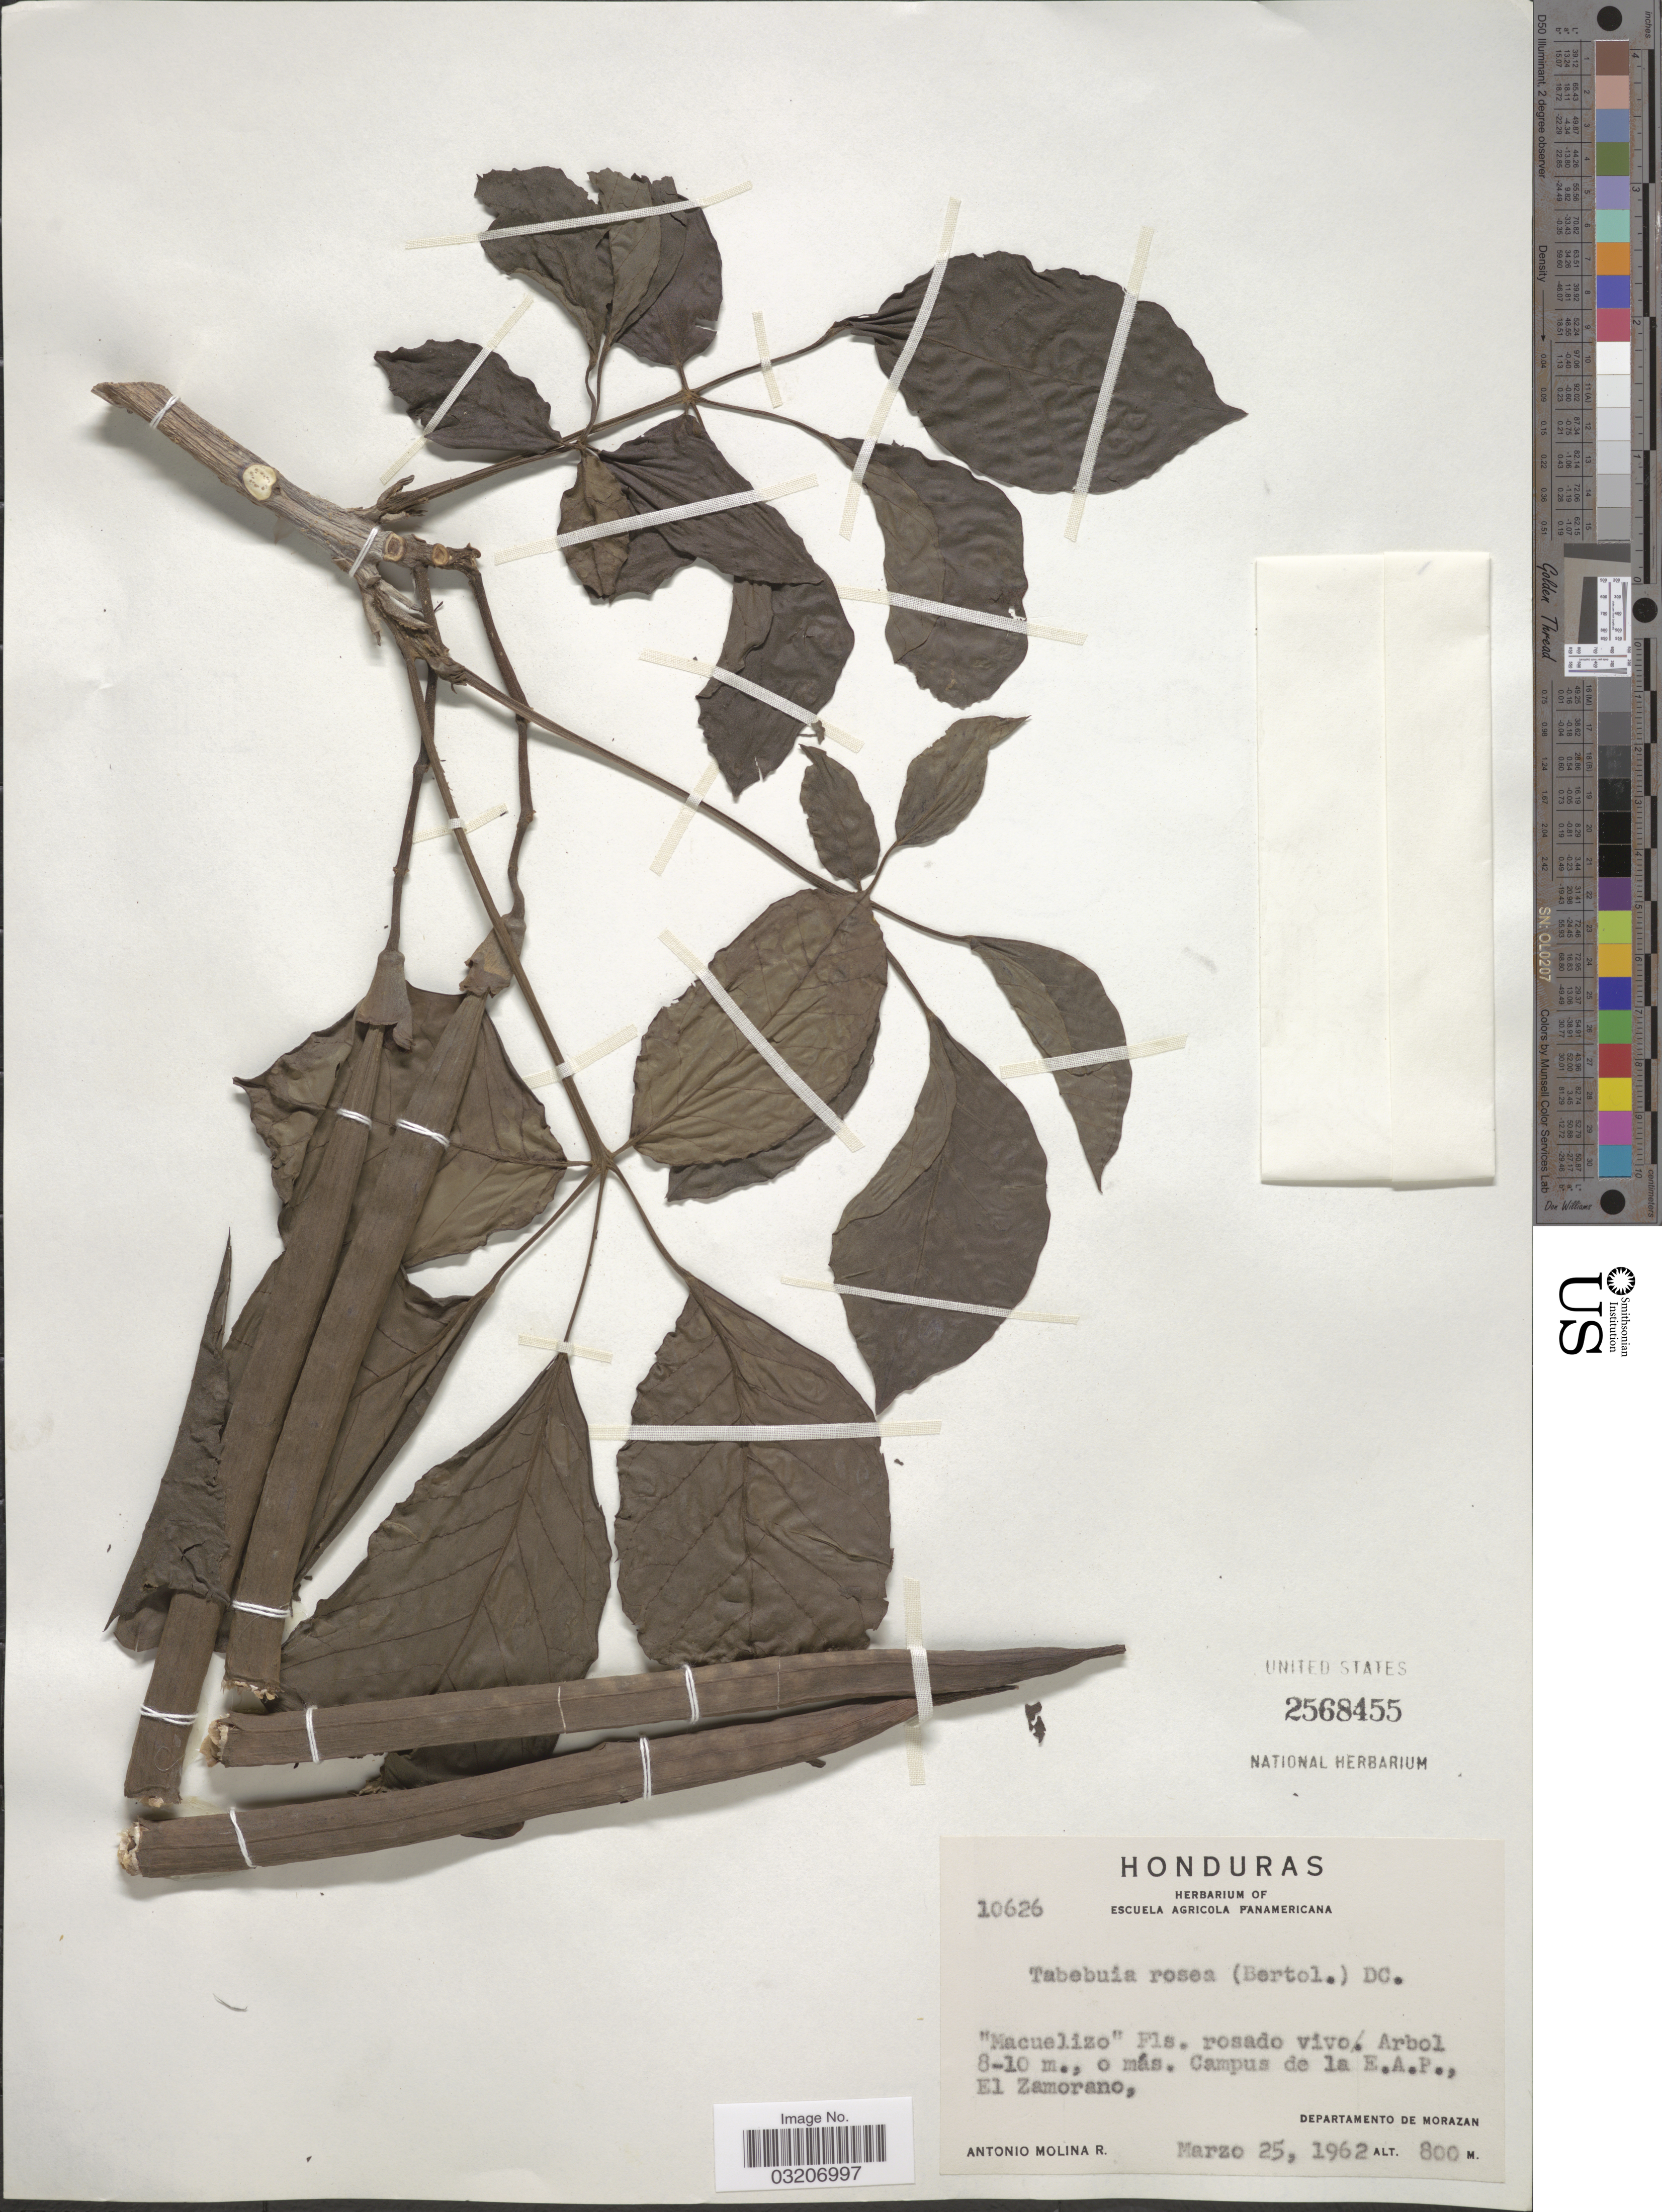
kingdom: Plantae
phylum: Tracheophyta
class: Magnoliopsida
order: Lamiales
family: Bignoniaceae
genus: Tabebuia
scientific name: Tabebuia rosea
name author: (Bertol.) DC.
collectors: A. Molina R.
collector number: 10626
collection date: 1962-03-25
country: Honduras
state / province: Fco. Morazán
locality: Campus de la E.A.P., El Zamorano, Departamento de Morazan.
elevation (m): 800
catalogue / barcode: US 2568455